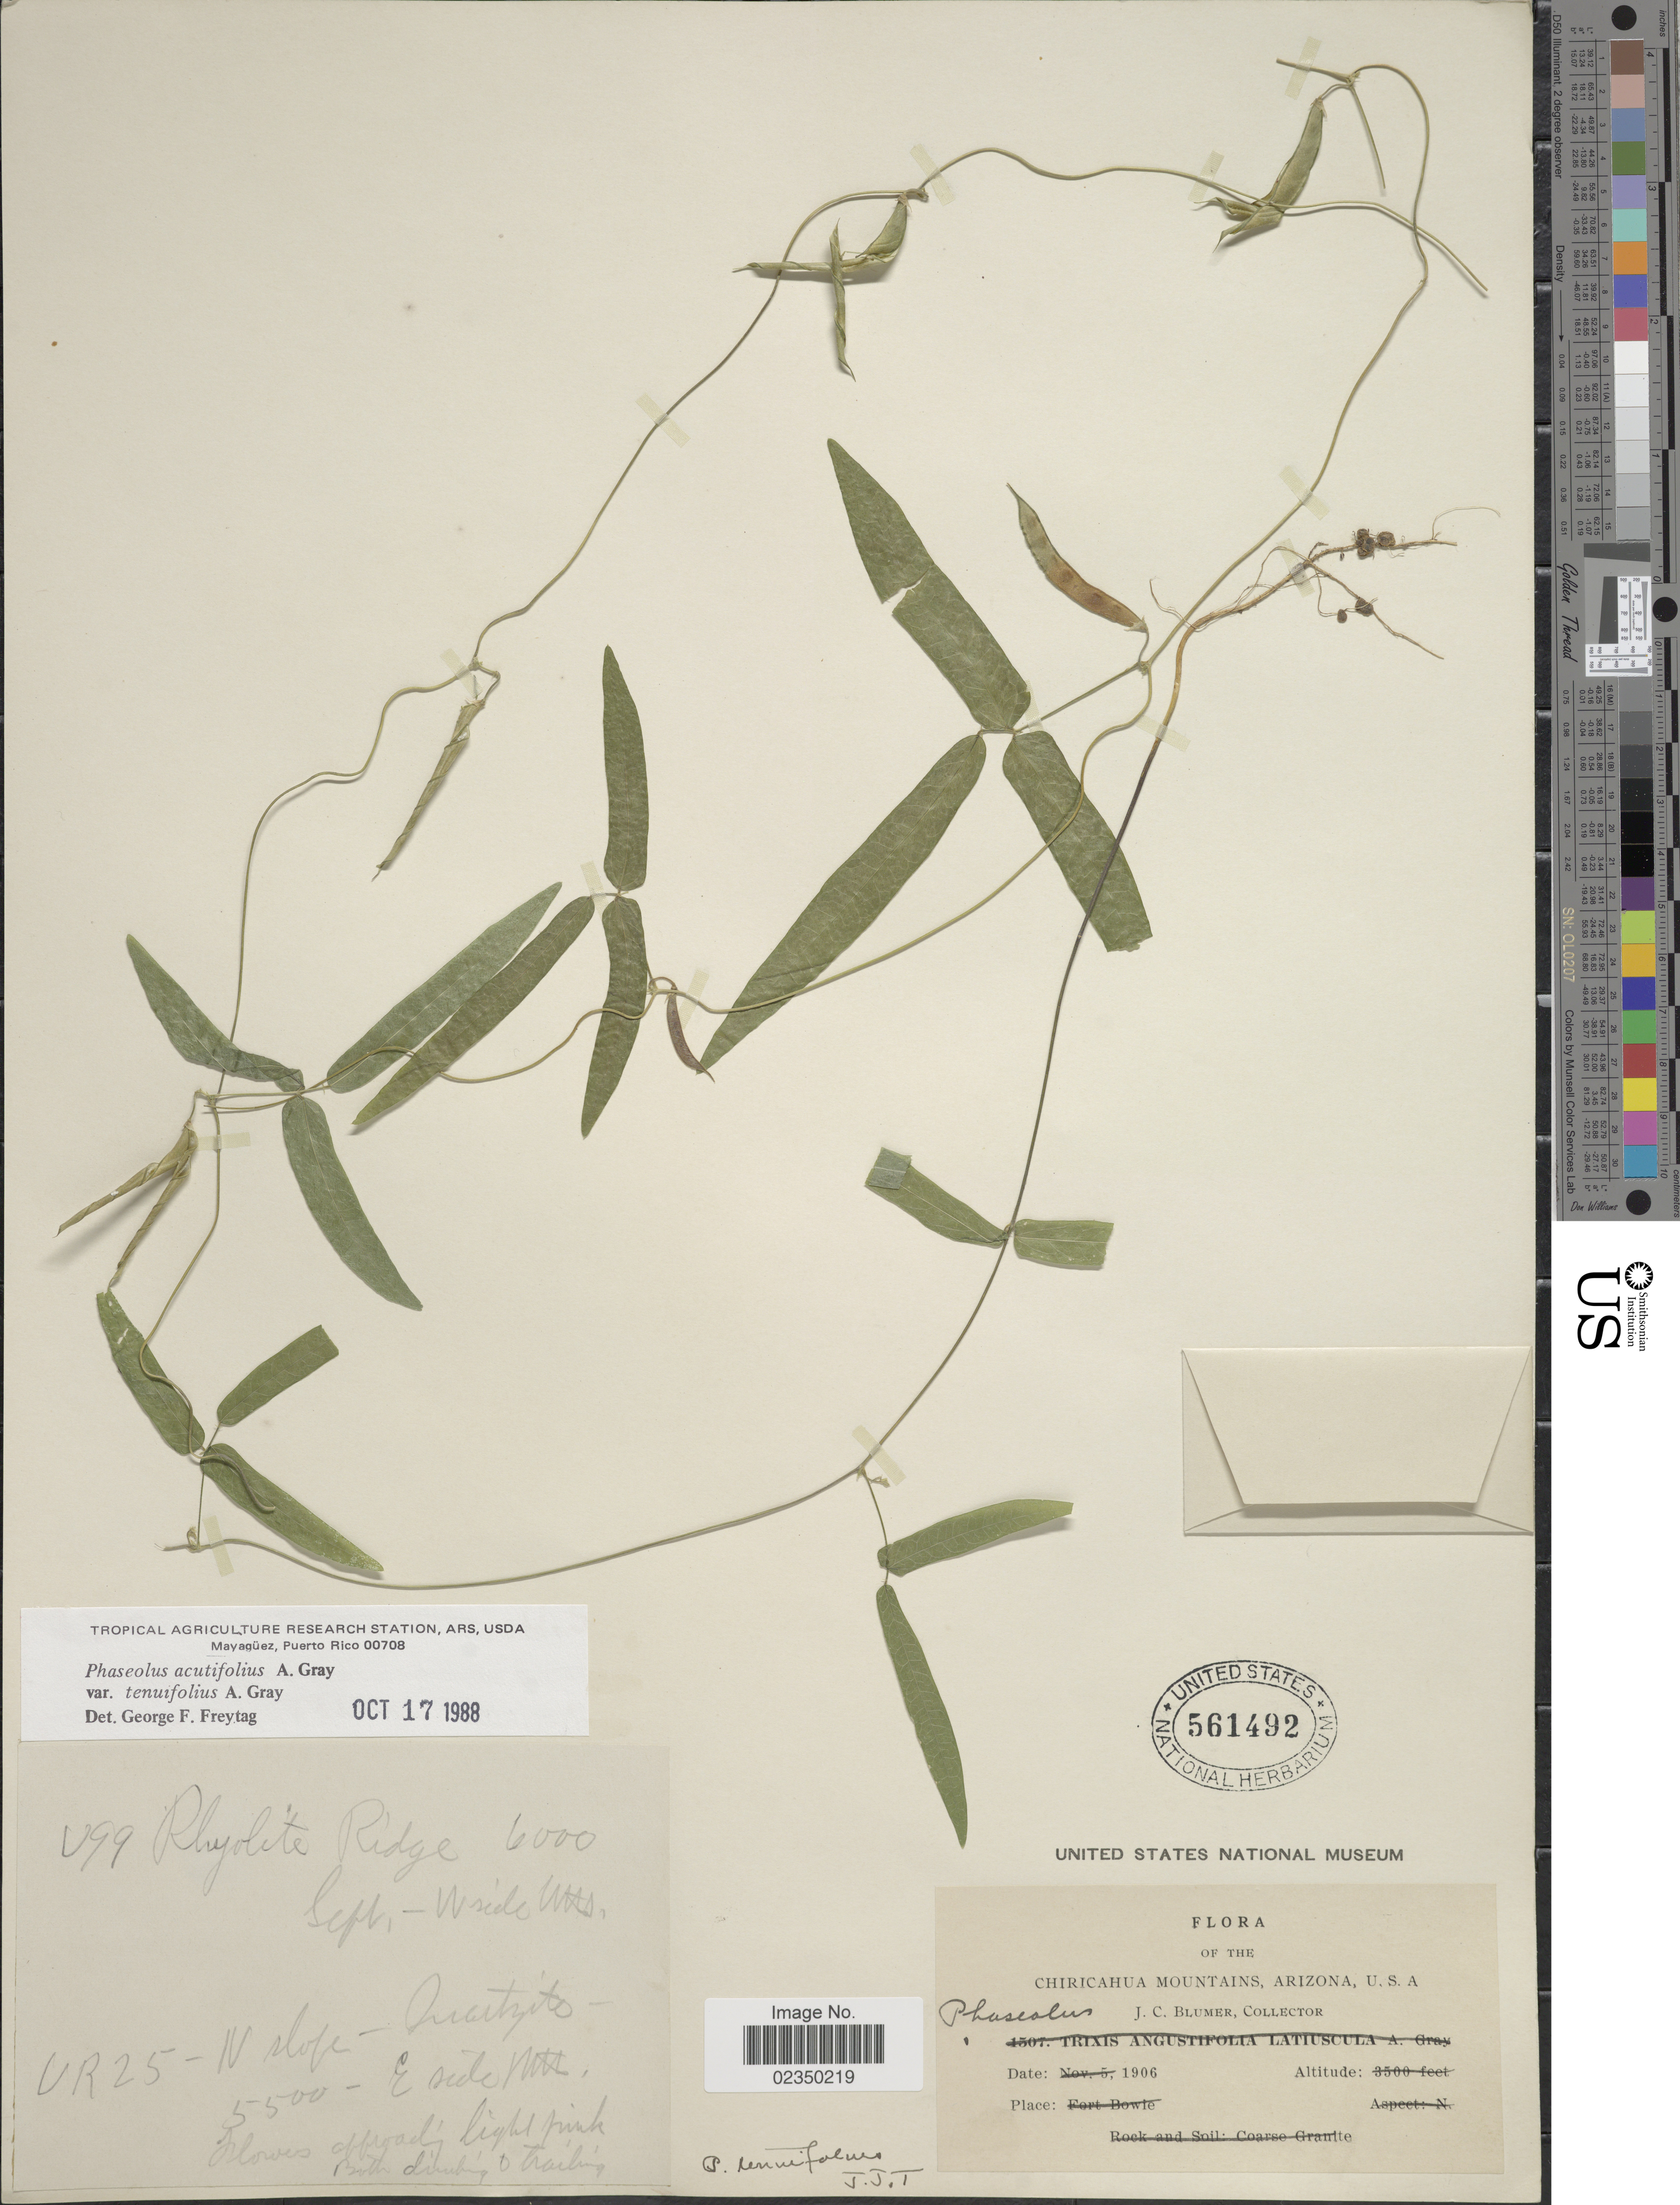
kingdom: Plantae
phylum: Tracheophyta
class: Magnoliopsida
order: Fabales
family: Fabaceae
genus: Phaseolus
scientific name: Phaseolus acutifolius var. tenuifolius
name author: A. Gray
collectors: J. C. Blumer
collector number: V99/VR25?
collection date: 1906-09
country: United States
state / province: Arizona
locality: Chiricahua Mountains, U.S.A., Rhyolite Ridge, W side mts, N slope, Quartzite, e side mts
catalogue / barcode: US 561492